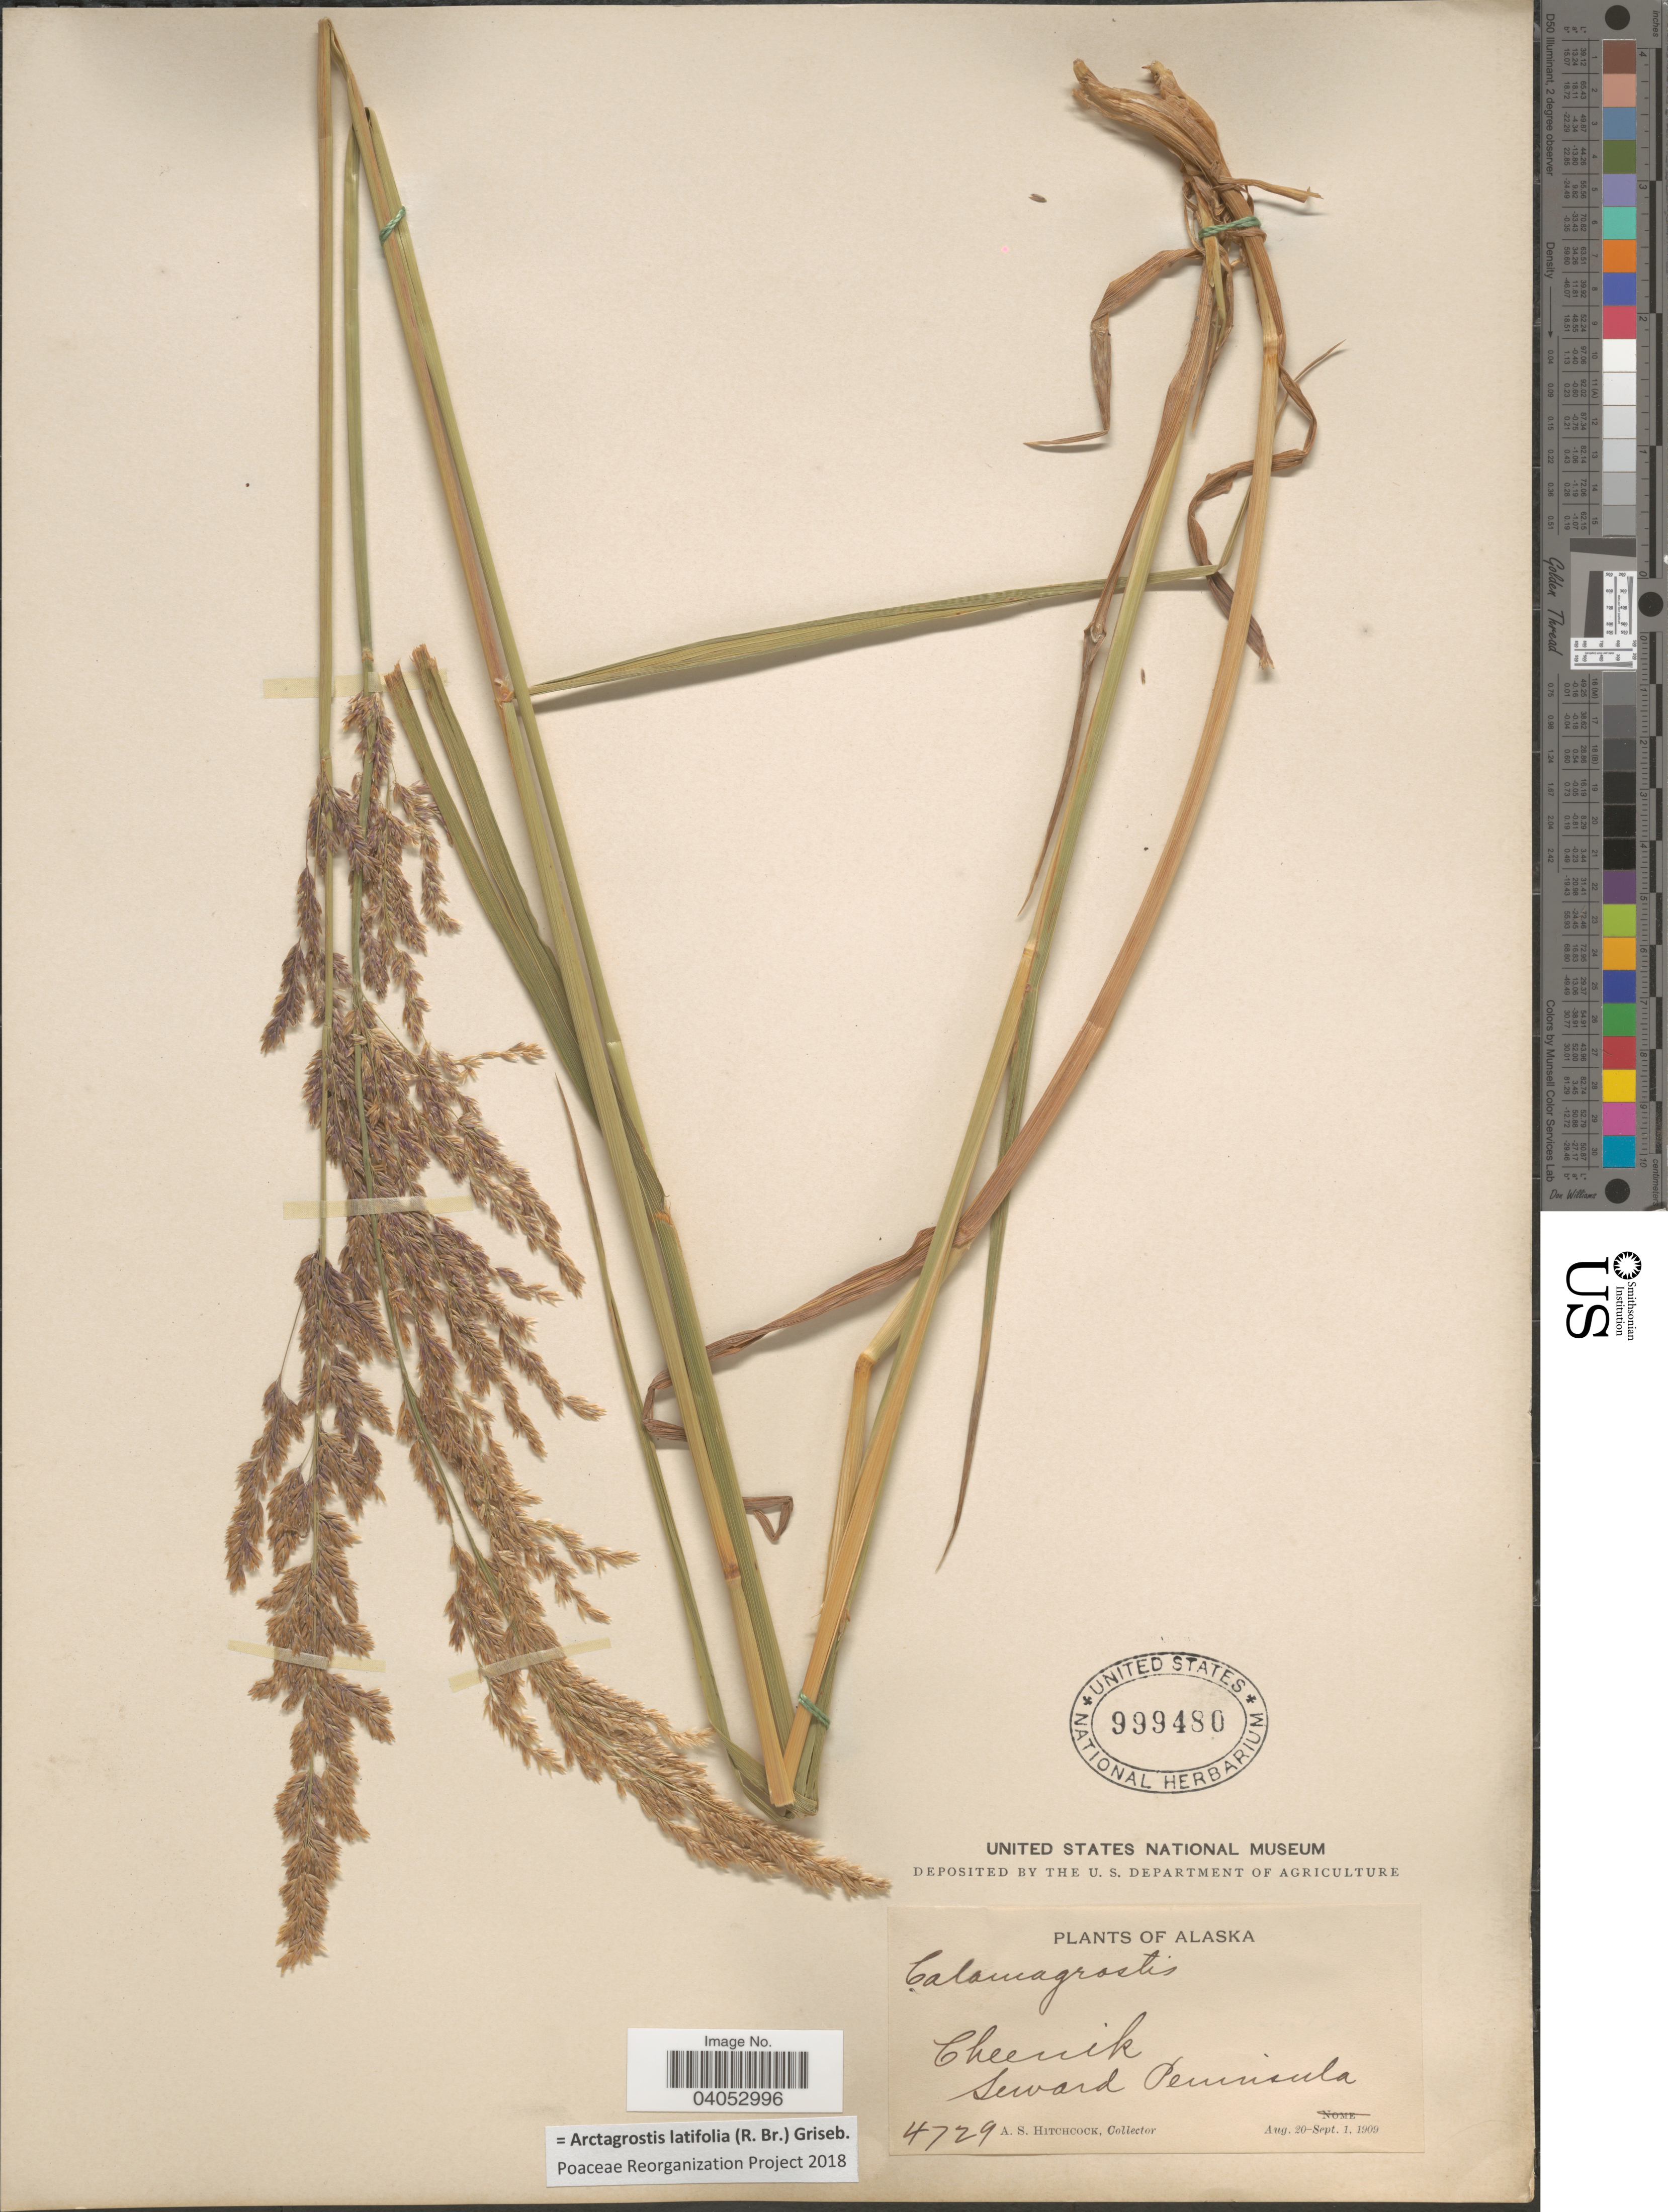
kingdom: Plantae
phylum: Tracheophyta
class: Liliopsida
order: Poales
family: Poaceae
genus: Arctagrostis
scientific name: Arctagrostis latifolia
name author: (R. Br.) Griseb.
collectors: A. S. Hitchcock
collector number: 4729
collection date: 1909-08-20/1909-09-01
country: United States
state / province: Alaska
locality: Cheenik Seward Peninsula.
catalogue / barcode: US 999480